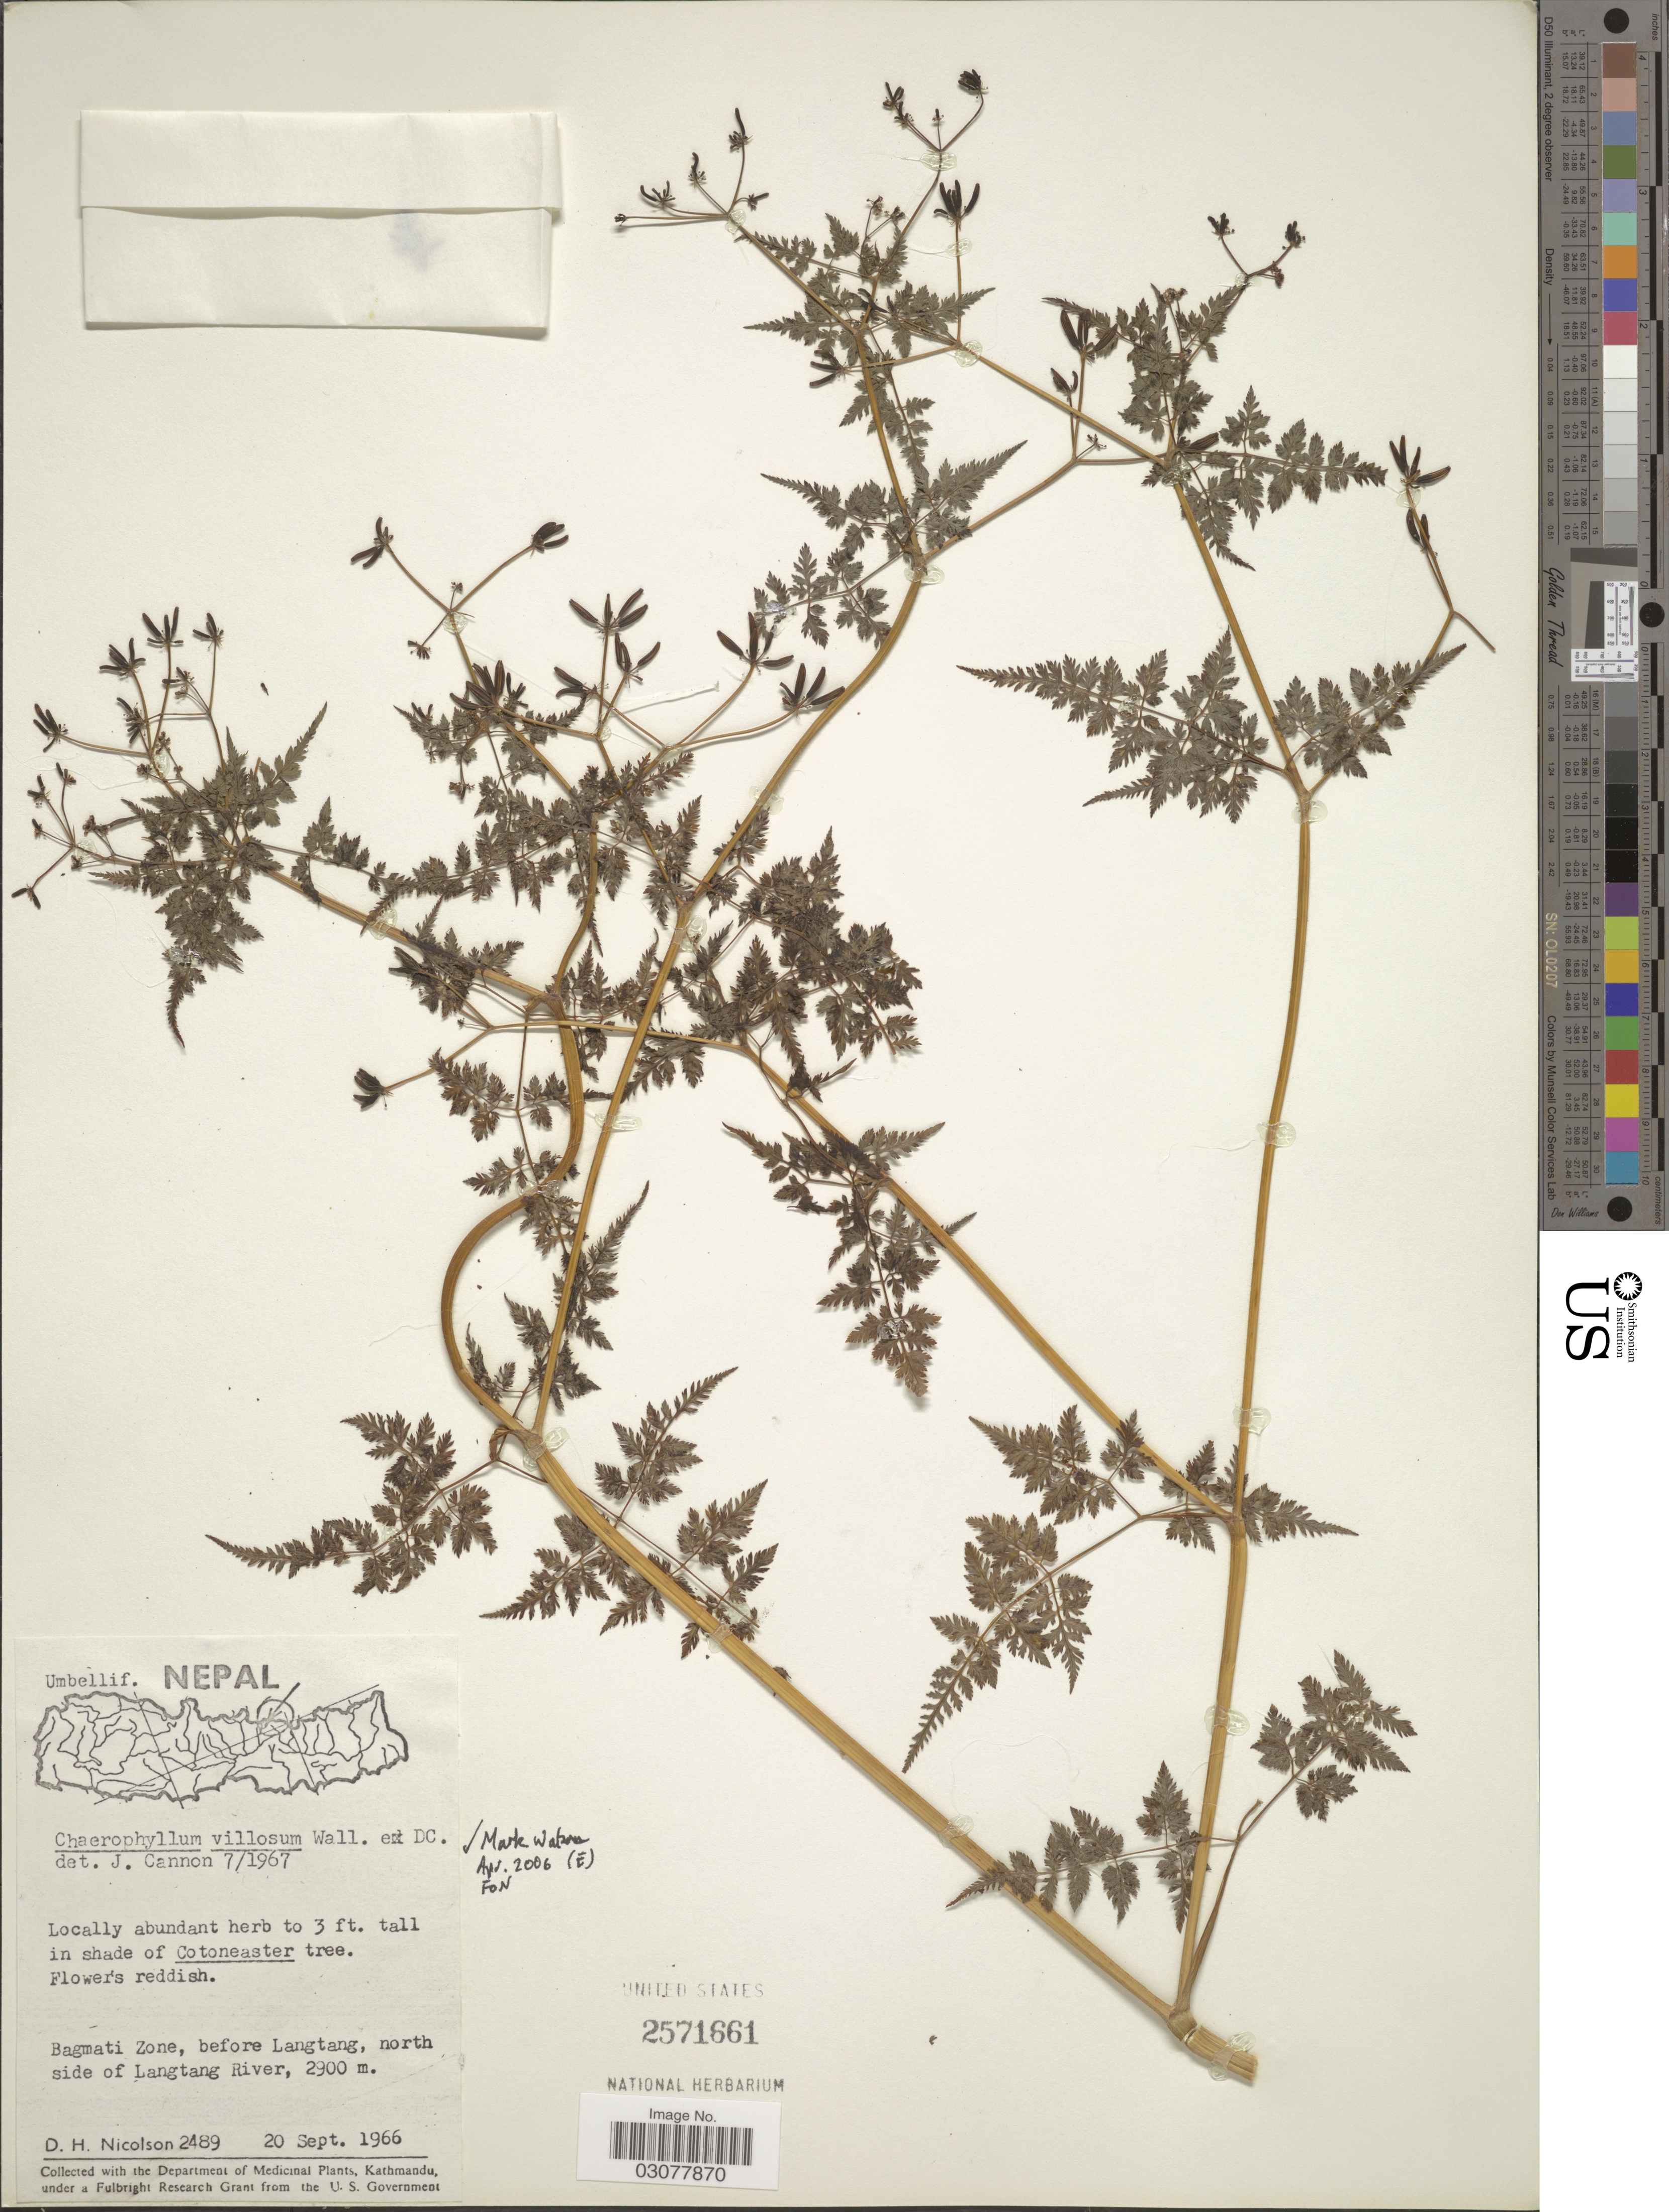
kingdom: Plantae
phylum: Tracheophyta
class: Magnoliopsida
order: Apiales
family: Apiaceae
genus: Chaerophyllum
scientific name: Chaerophyllum villosum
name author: Wall. ex DC.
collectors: D. H. Nicolson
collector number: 2489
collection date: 1966-09-20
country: Nepal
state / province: Bagmati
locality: Bagmati Zone, before Langtang, north side of Langtang River.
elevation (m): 2900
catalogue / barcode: US 2571661